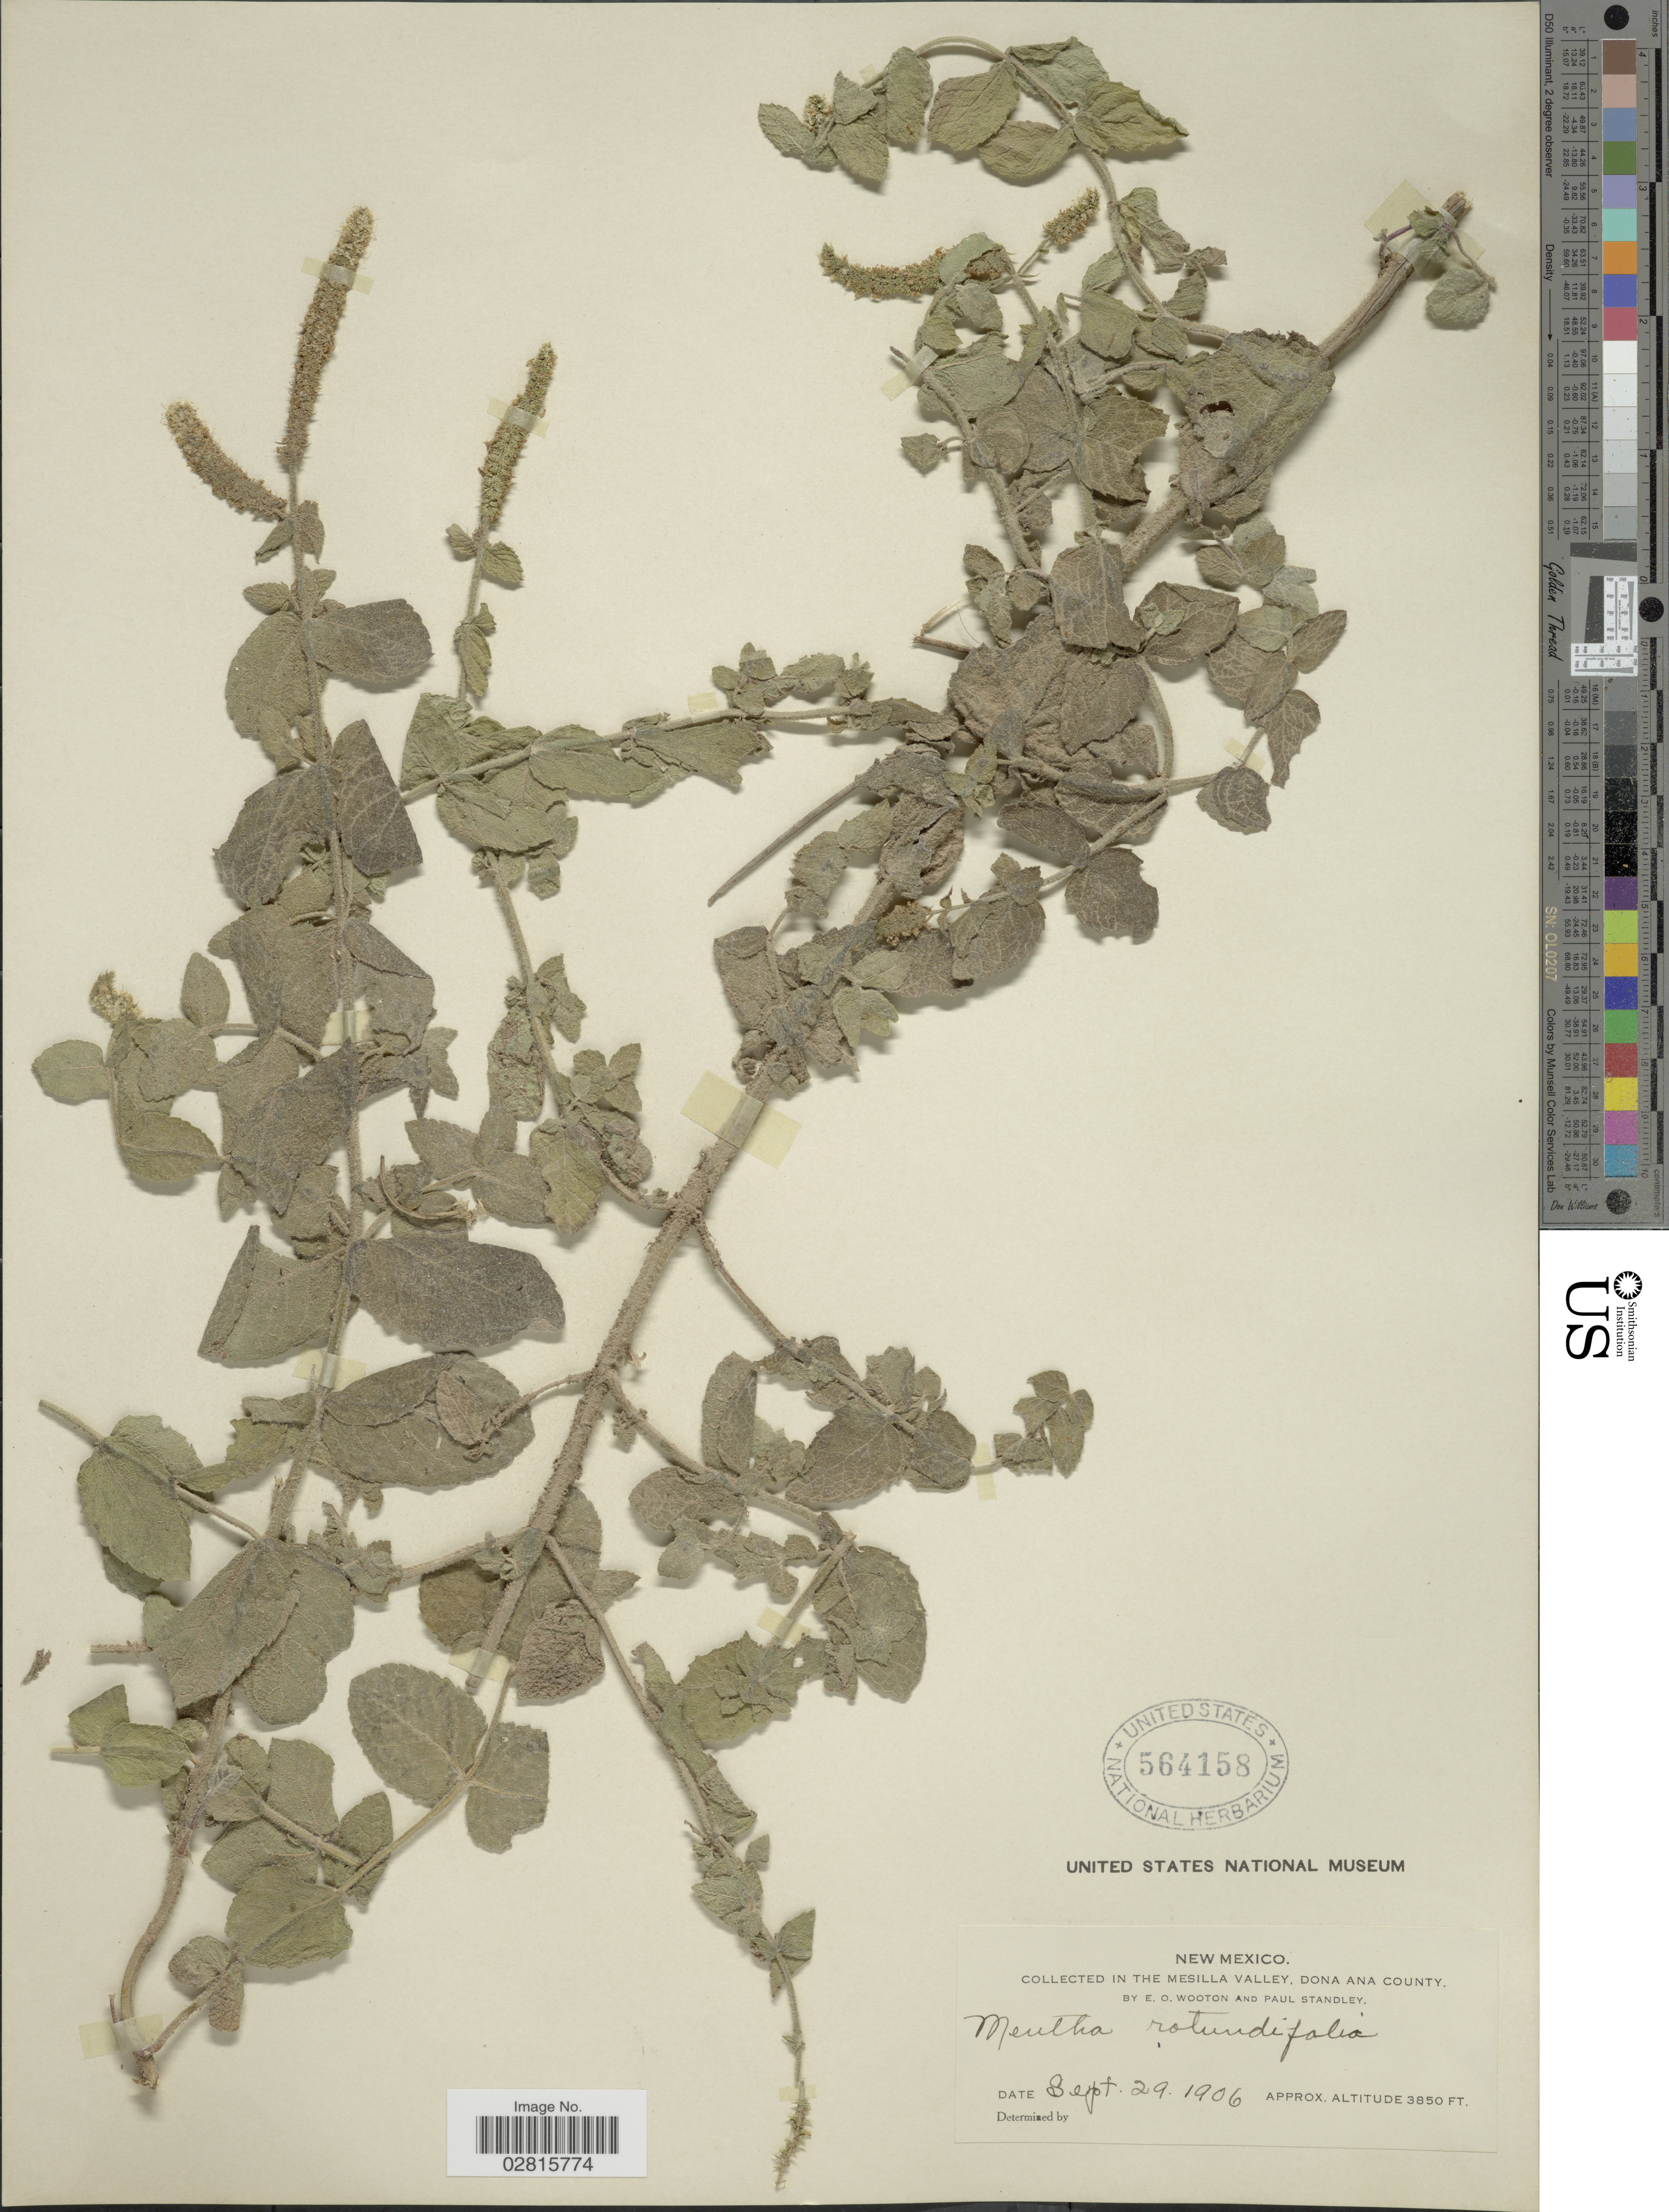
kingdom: Plantae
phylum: Tracheophyta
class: Magnoliopsida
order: Lamiales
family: Lamiaceae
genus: Mentha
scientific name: Mentha rotundifolia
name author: (L.) Huds.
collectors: E. O. Wooton & P. C. Standley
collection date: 1906-09-29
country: United States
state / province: New Mexico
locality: Mesilla Valley, Dona Ana County.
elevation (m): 1173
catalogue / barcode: US 564158